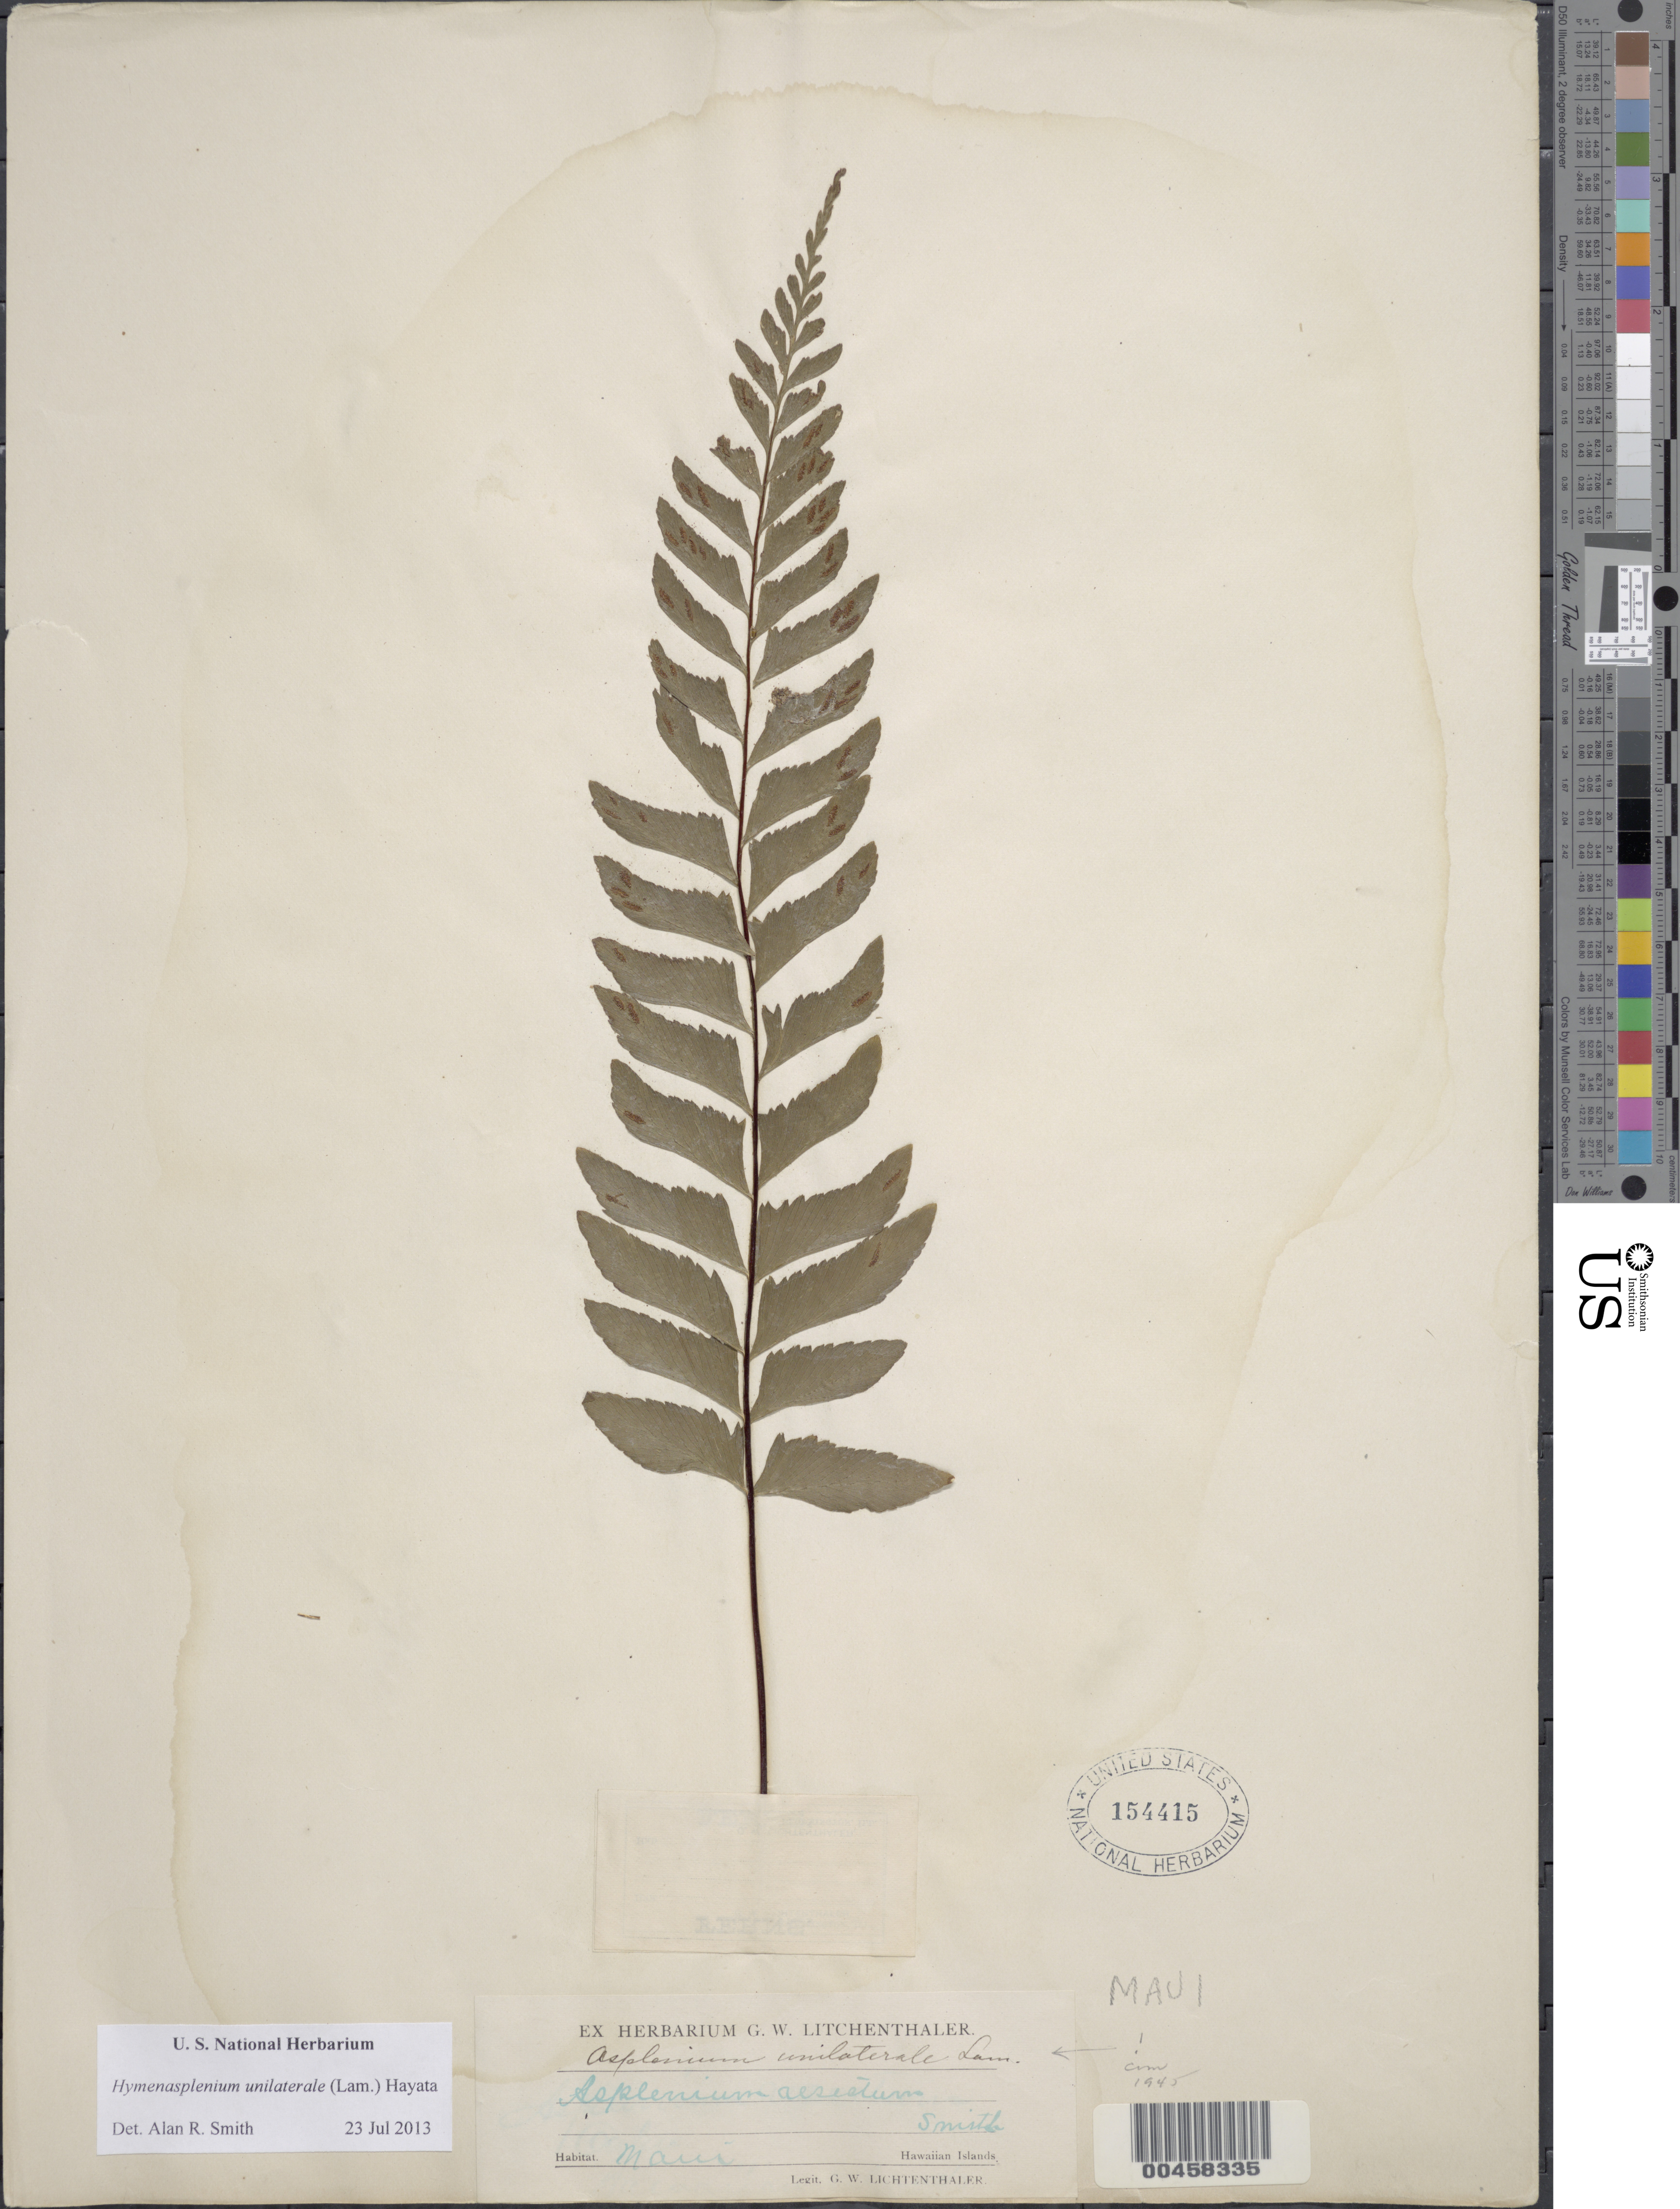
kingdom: Plantae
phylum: Tracheophyta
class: Polypodiopsida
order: Polypodiales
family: Aspleniaceae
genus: Hymenasplenium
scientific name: Hymenasplenium unilaterale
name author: (Lam.) Hayata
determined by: Smith, Alan R., (UC)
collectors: G. Lichtenthaler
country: United States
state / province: Hawaii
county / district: Kauai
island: Kaua'i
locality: Hawaiian Islands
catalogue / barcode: US 154415